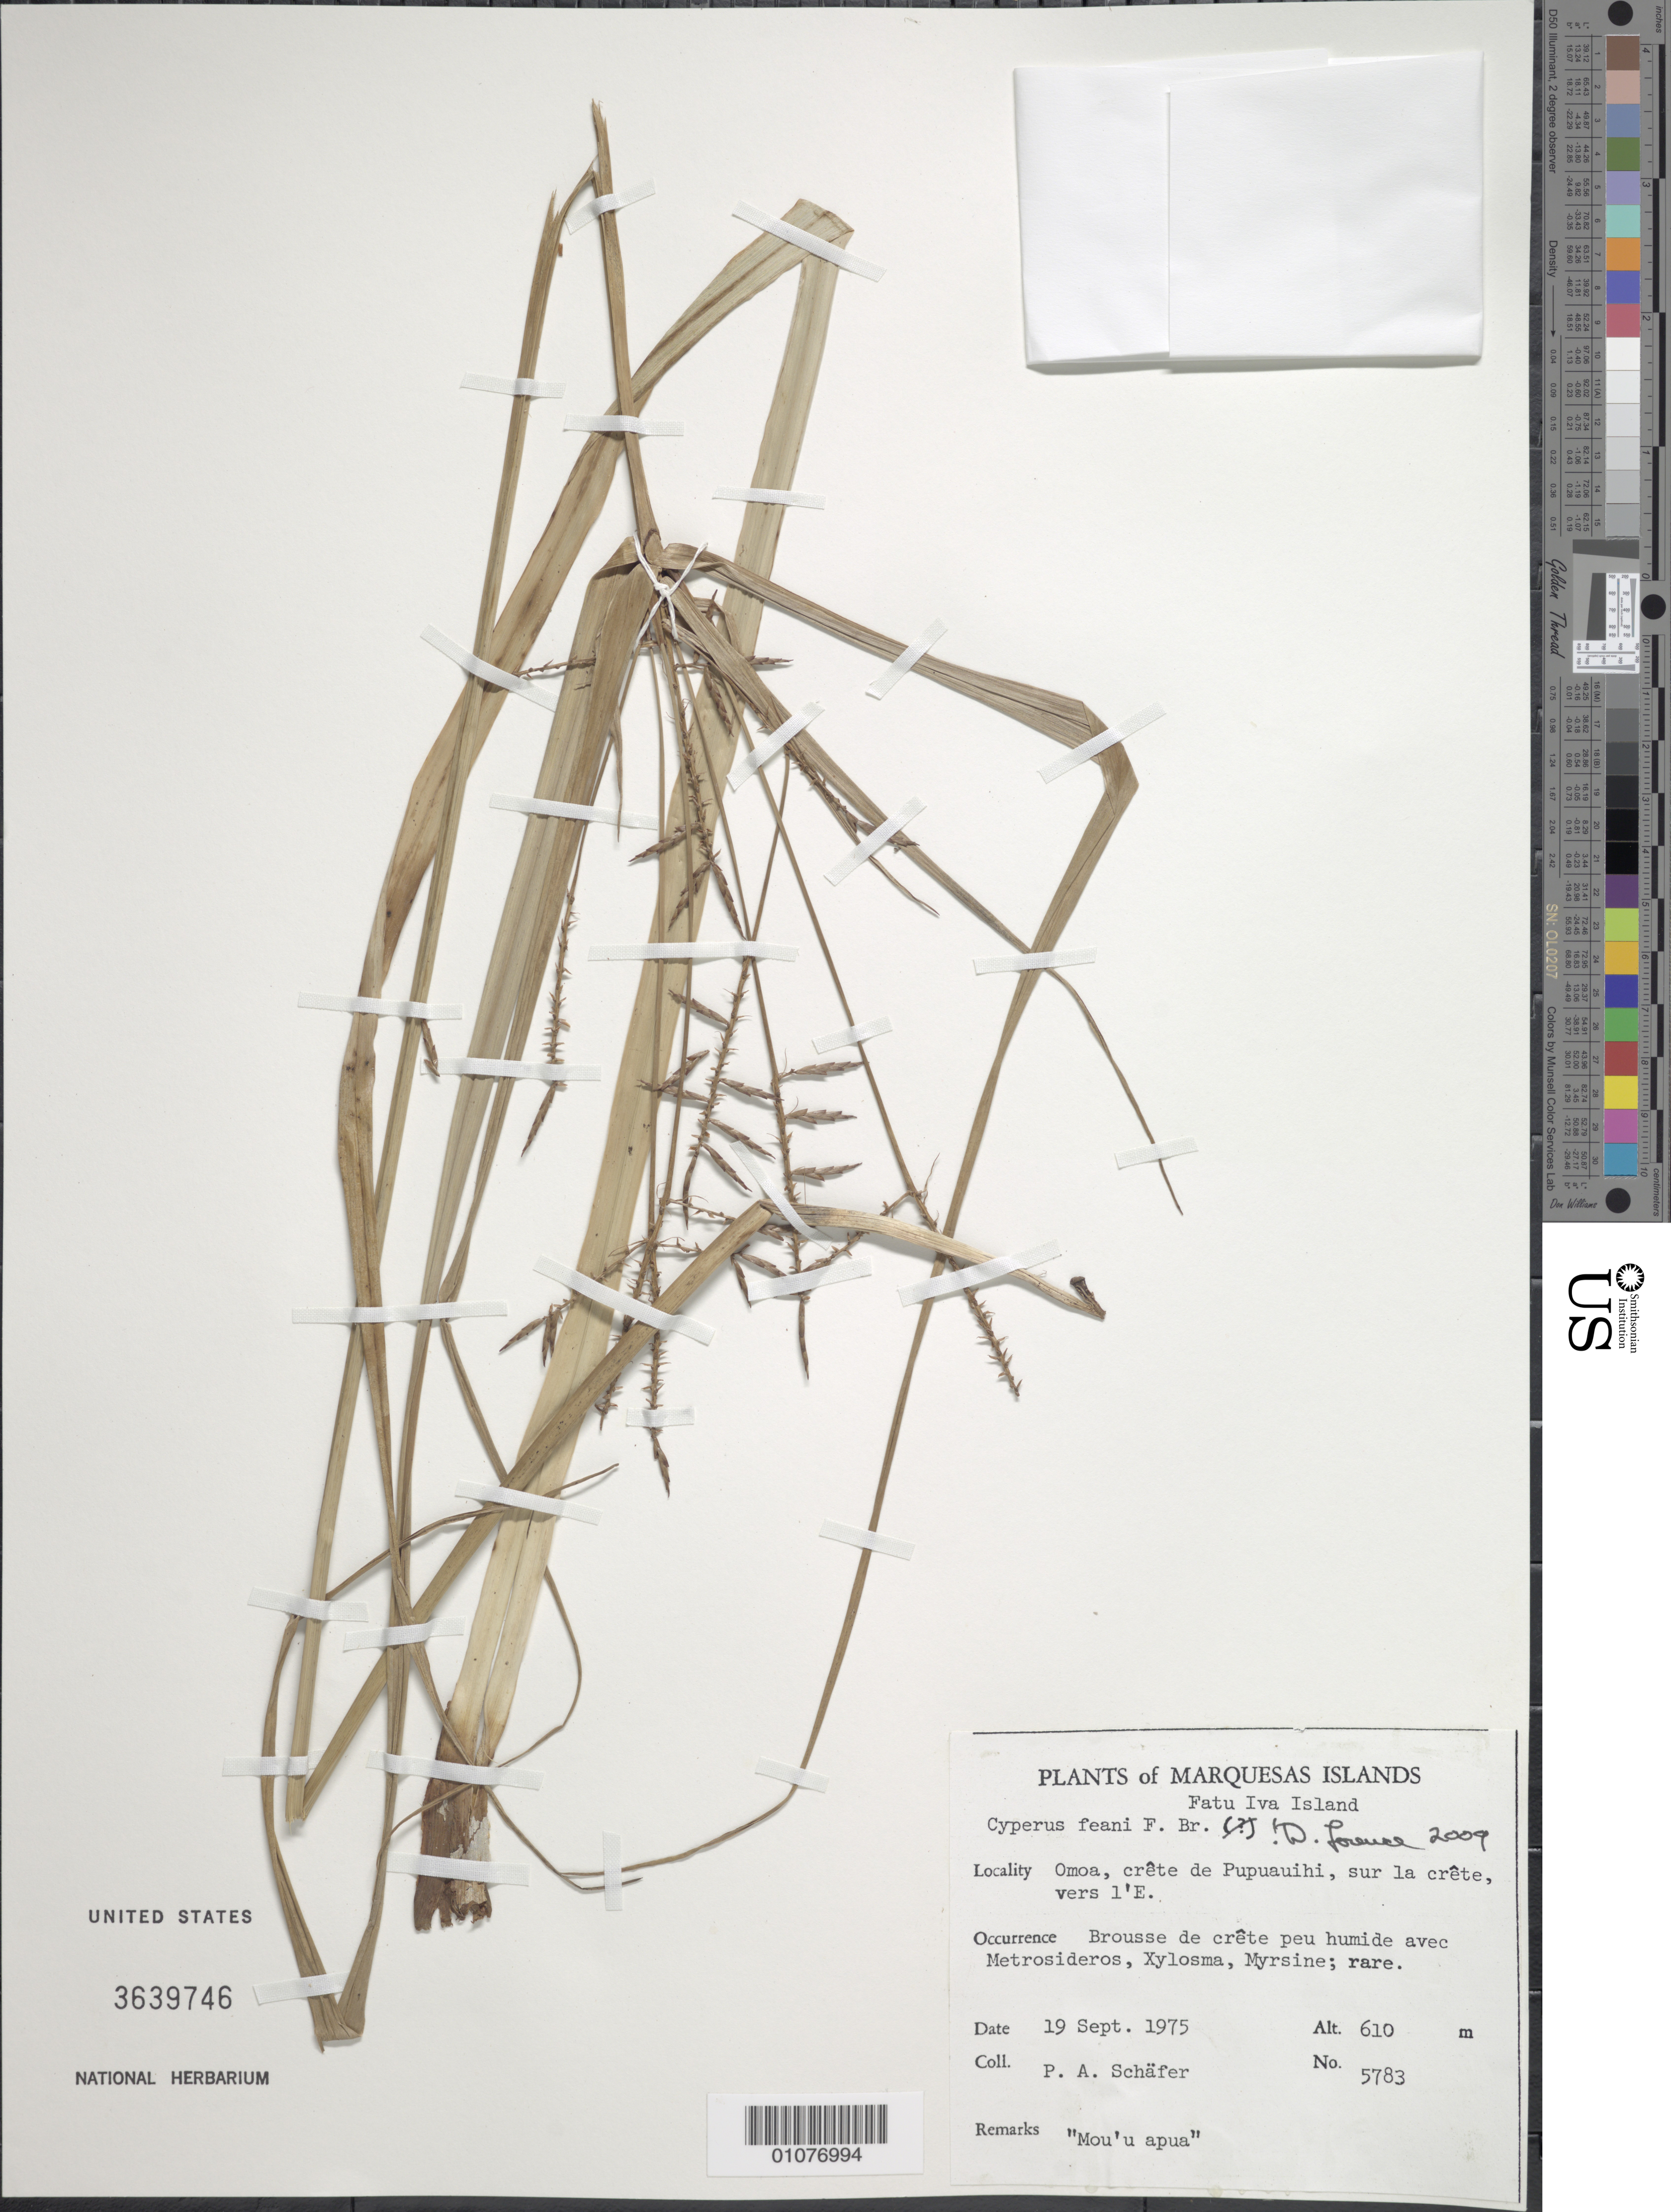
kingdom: Plantae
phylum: Tracheophyta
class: Liliopsida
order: Poales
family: Cyperaceae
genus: Cyperus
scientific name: Cyperus feani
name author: F. Br.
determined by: Lorence, David H., (PTBG), National Tropical Botanical Garden (UNITED STATES)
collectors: P. A. Schäfer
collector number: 5783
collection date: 1975-09-19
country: French Polynesia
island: Fatu Hiva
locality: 'Omo'a, crête de Pupuauihi, sur la crête, vers l'E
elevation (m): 610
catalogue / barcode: US 3639746